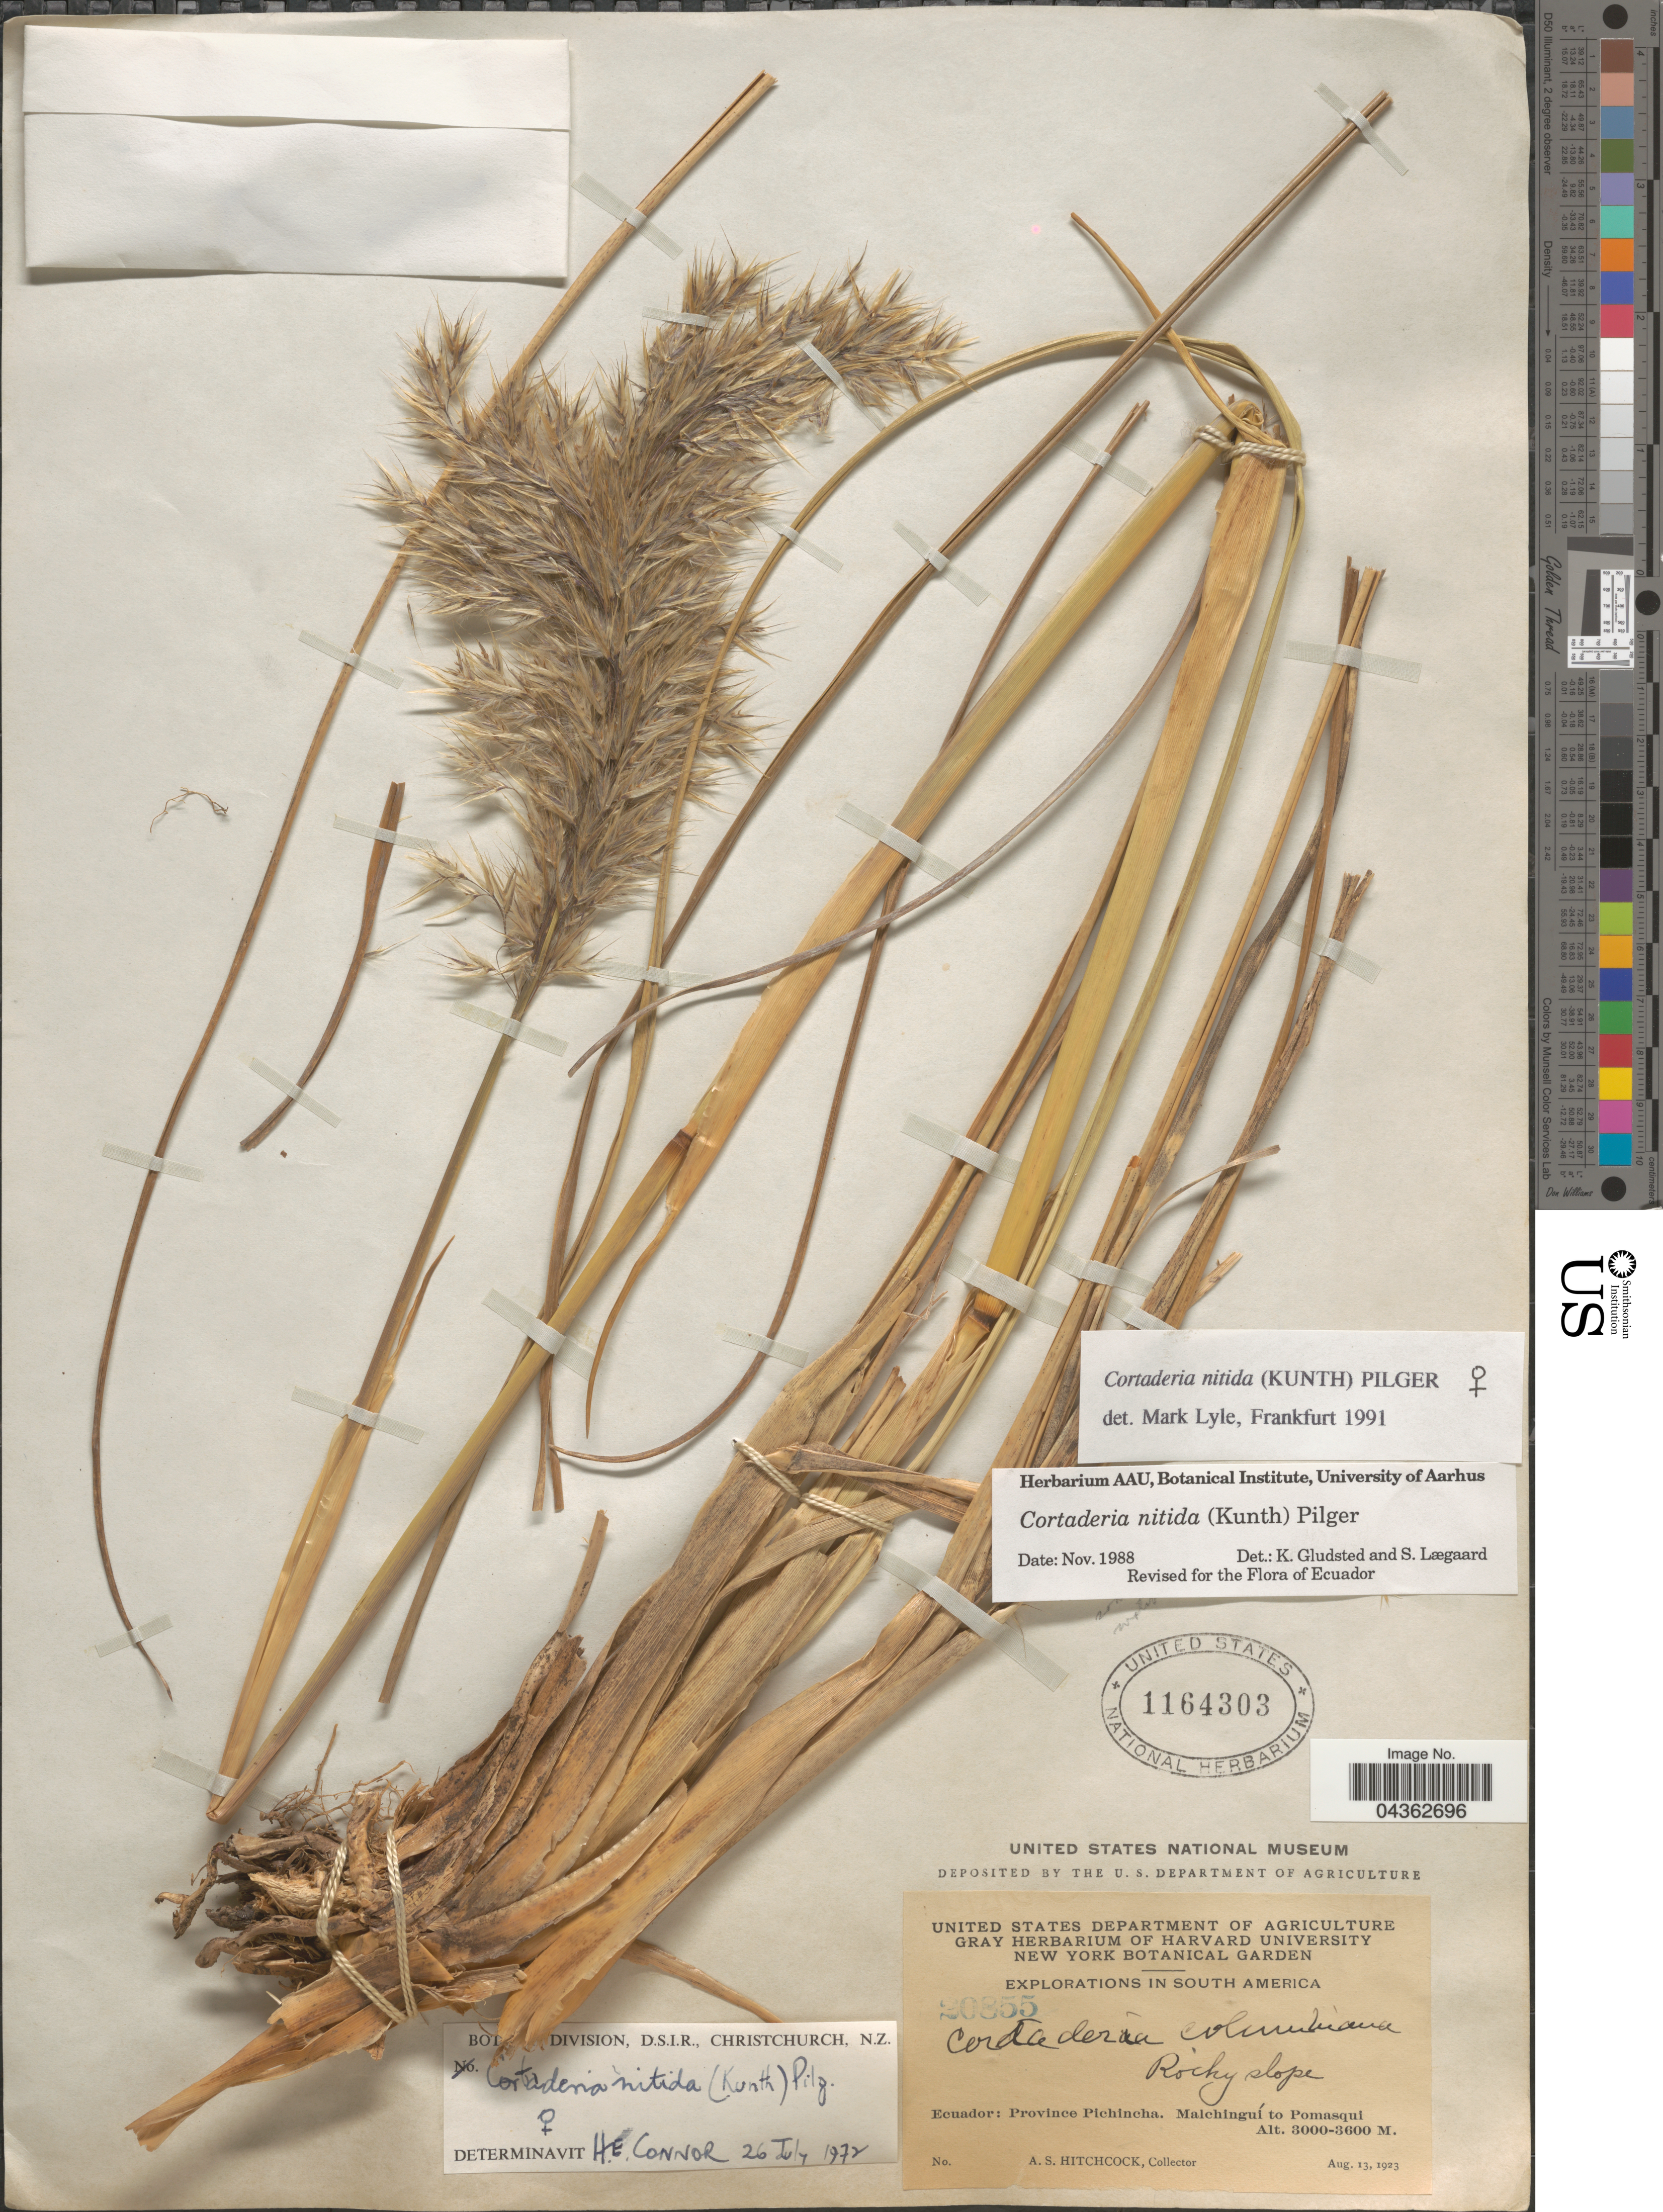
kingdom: Plantae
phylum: Tracheophyta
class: Liliopsida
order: Poales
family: Poaceae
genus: Cortaderia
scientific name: Cortaderia nitida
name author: (Kunth) Pilg.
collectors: A. S. Hitchcock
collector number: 20855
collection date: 1923-08-13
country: Ecuador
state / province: Pichincha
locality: Explorations in South America. Malchinguí to Pomasqui.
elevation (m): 3000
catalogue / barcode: US 1164303